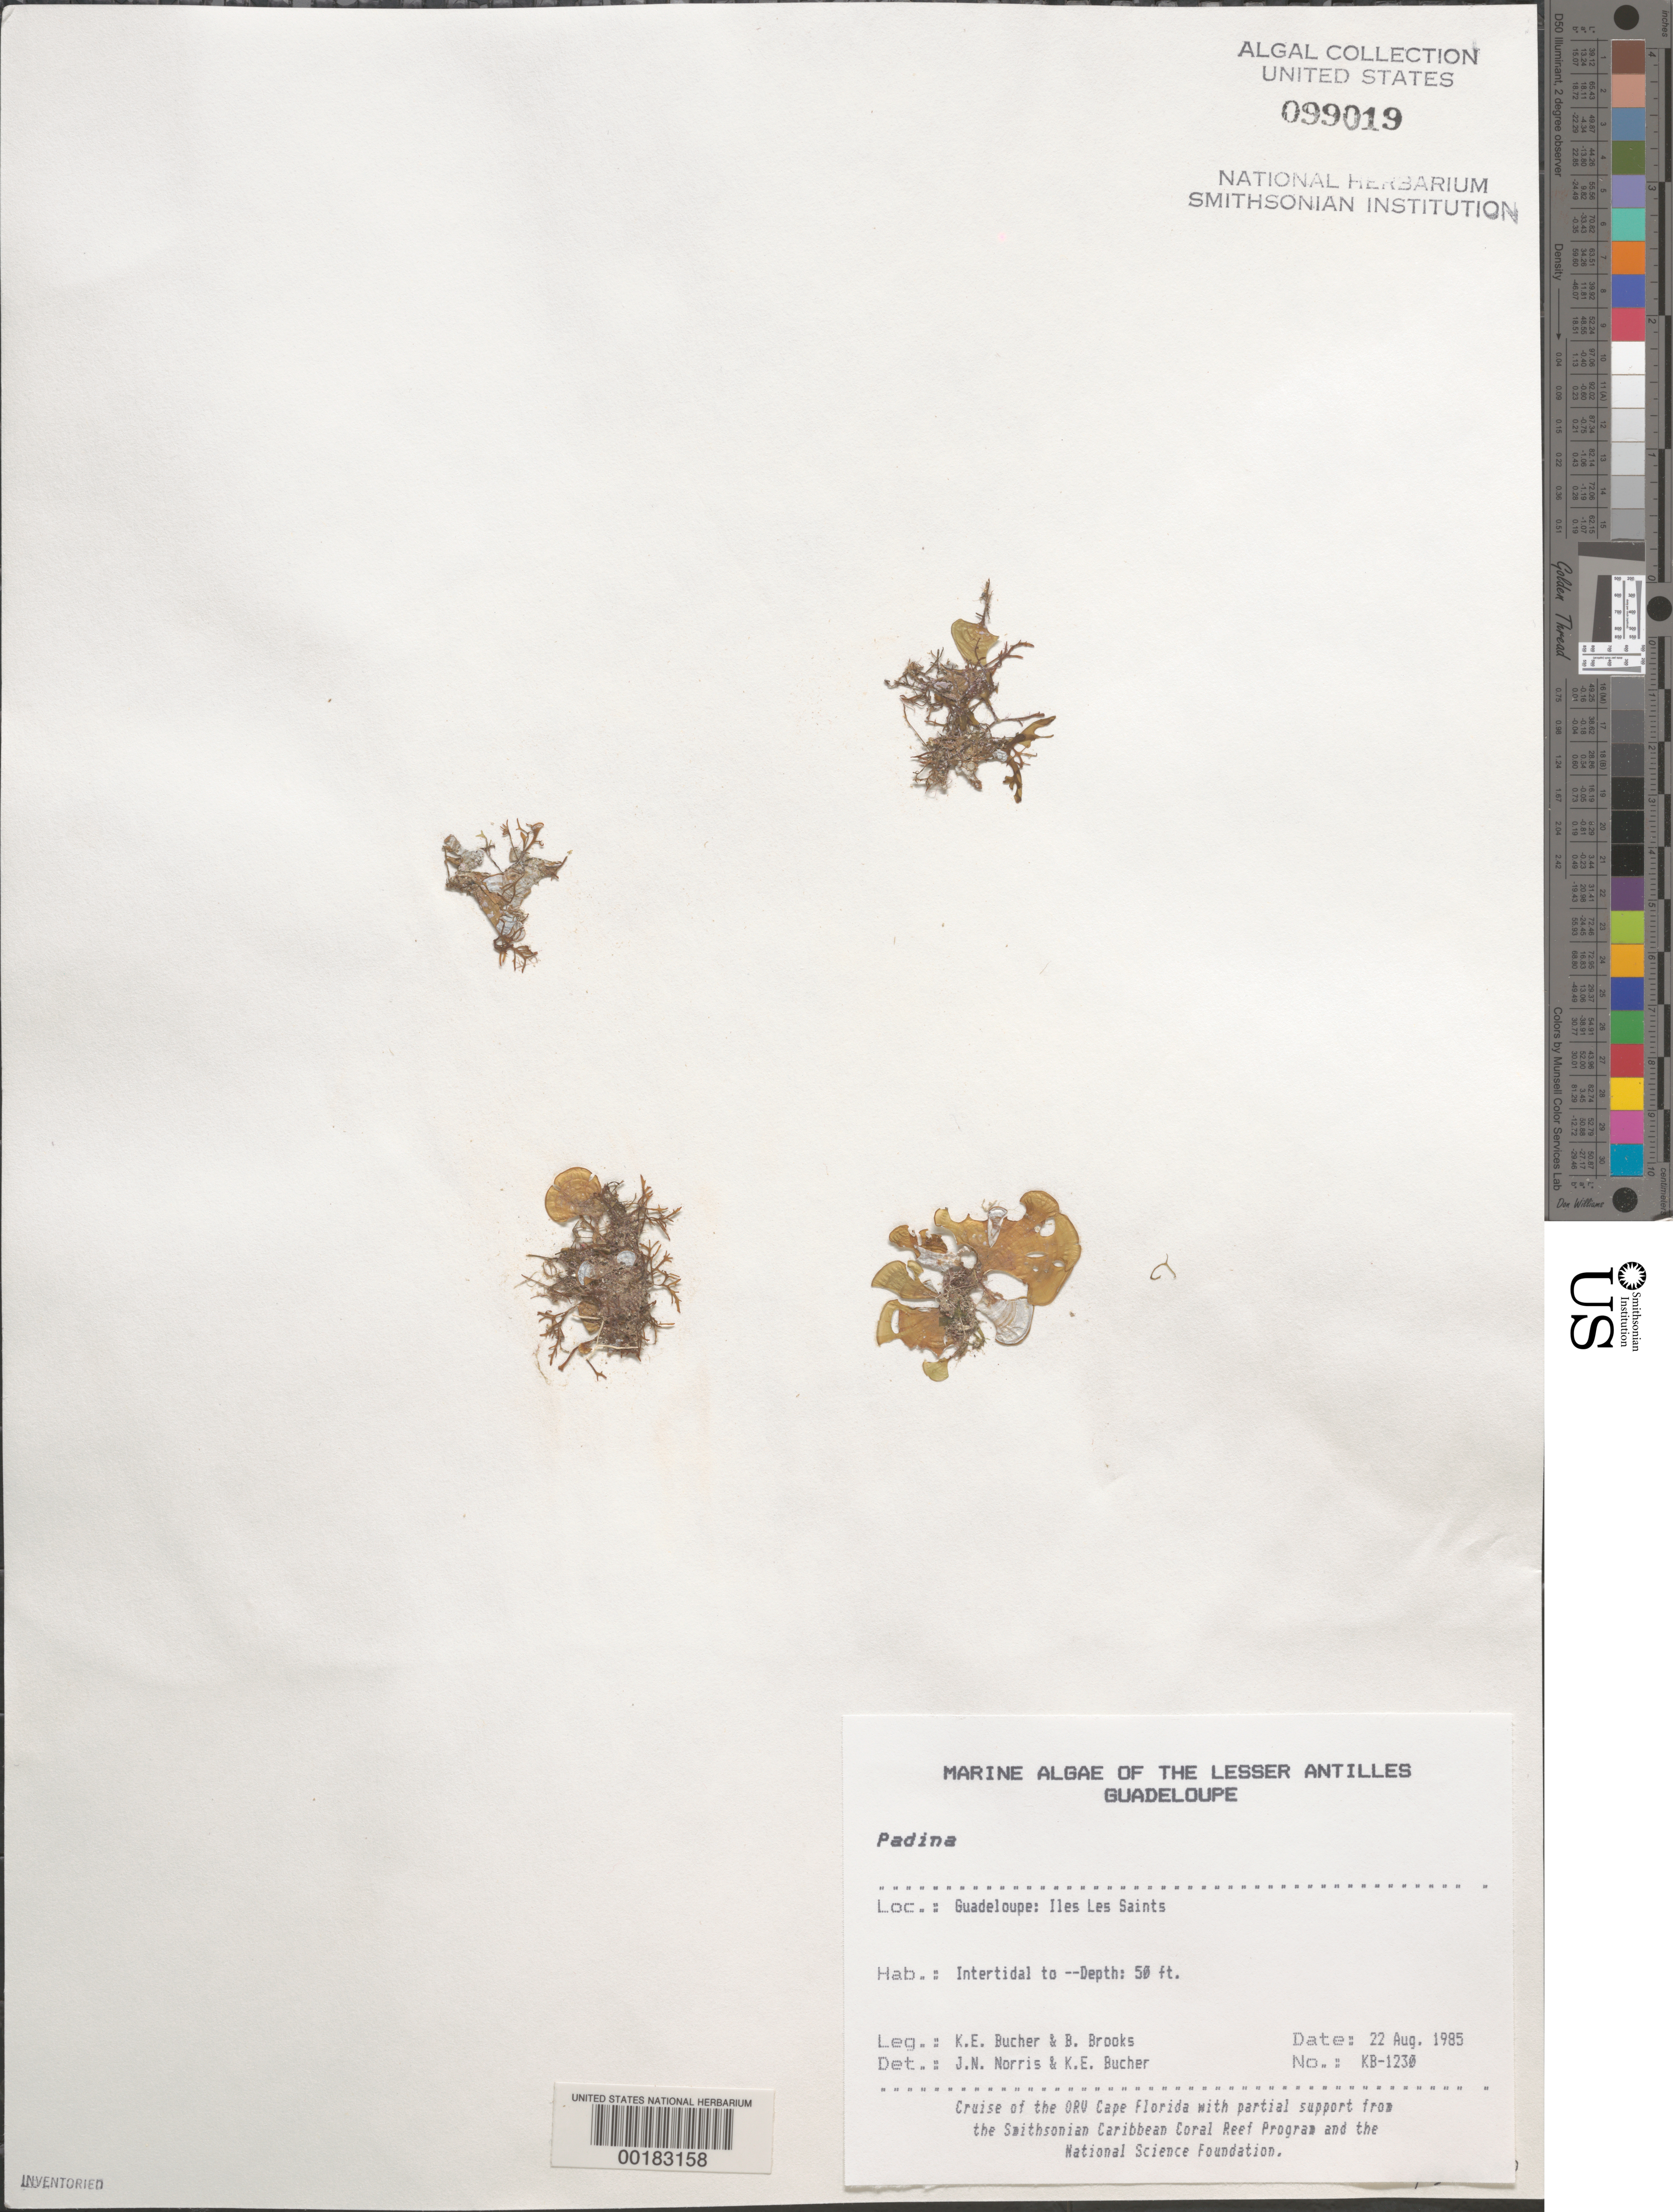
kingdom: Chromista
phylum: Ochrophyta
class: Phaeophyceae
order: Dictyotales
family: Dictyotaceae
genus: Padina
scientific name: Padina sp.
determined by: Norris, J. N.; Bucher, K. E.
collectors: K. E. Bucher & B. Brooks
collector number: Kb-1230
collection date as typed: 22 Aug 1985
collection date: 1985-08-22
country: Guadeloupe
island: Iles des Saintes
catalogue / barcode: US 99019